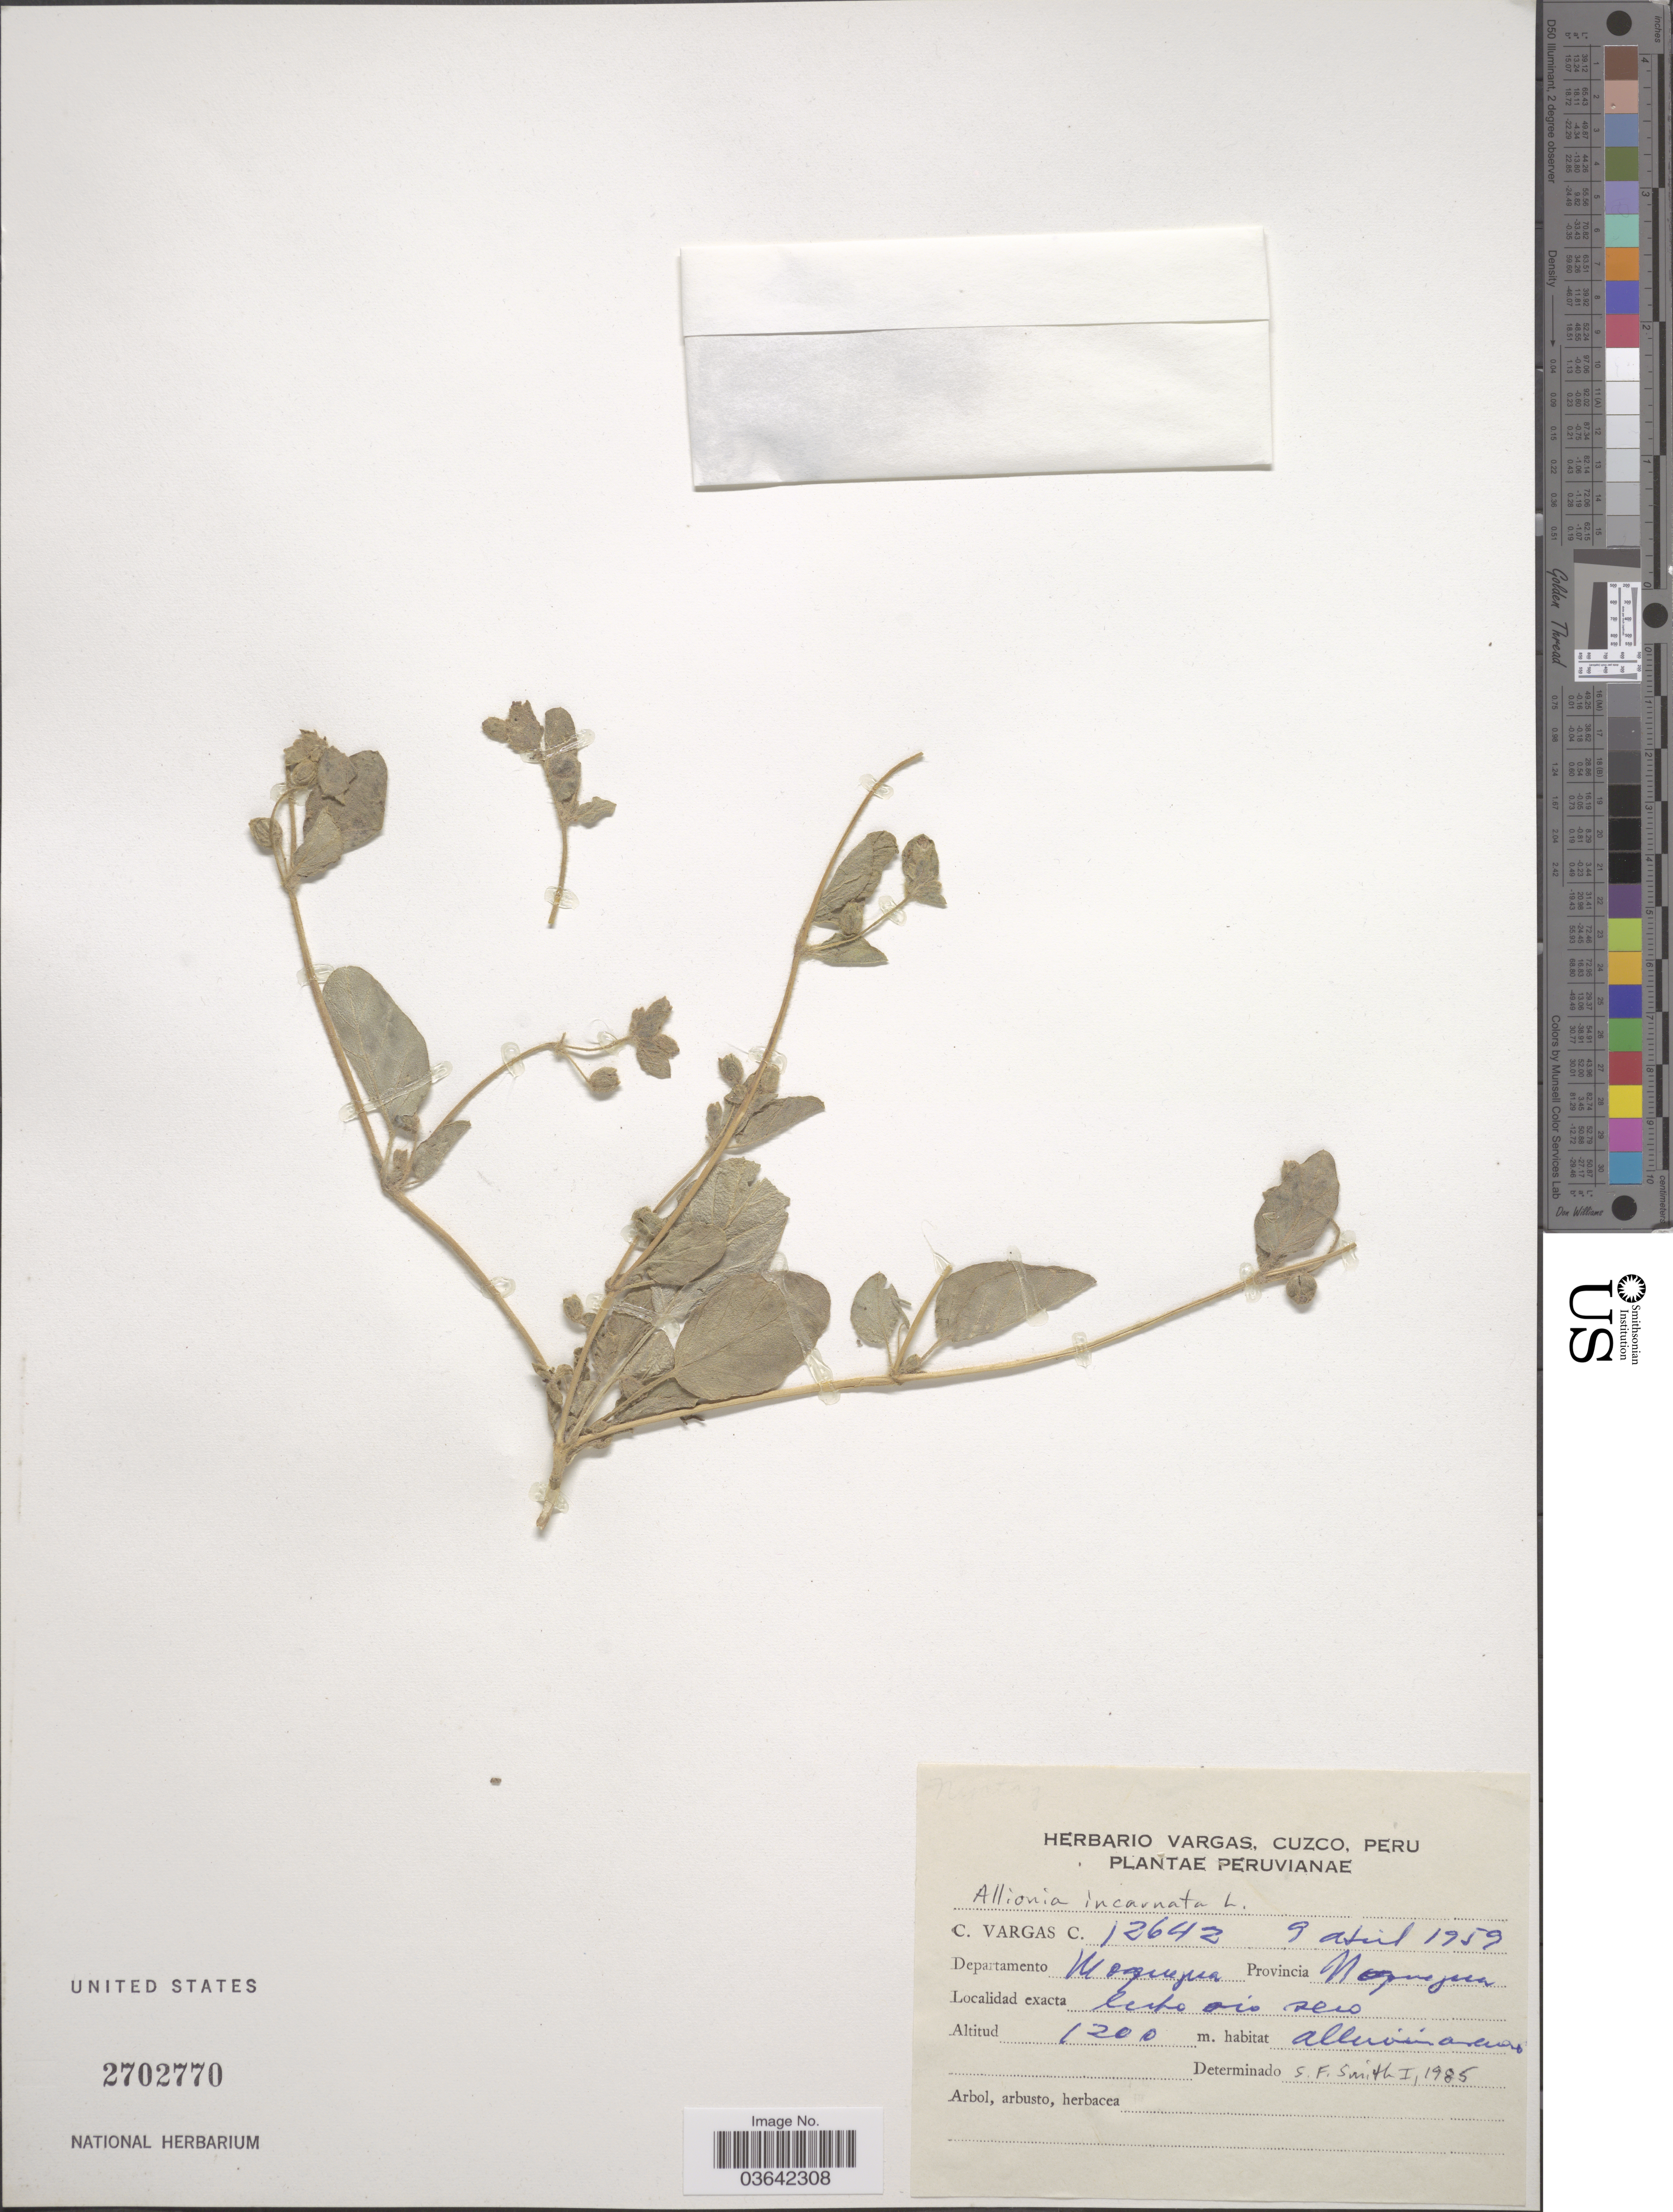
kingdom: Plantae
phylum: Tracheophyta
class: Magnoliopsida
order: Caryophyllales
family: Nyctaginaceae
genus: Allionia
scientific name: Allionia incarnata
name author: L.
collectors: C. Vargas Calderón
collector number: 12642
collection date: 1959-04-09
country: Peru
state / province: Moquegua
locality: Departamento Moquegua. Provincia Moquegua.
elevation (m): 1200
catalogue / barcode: US 2702770